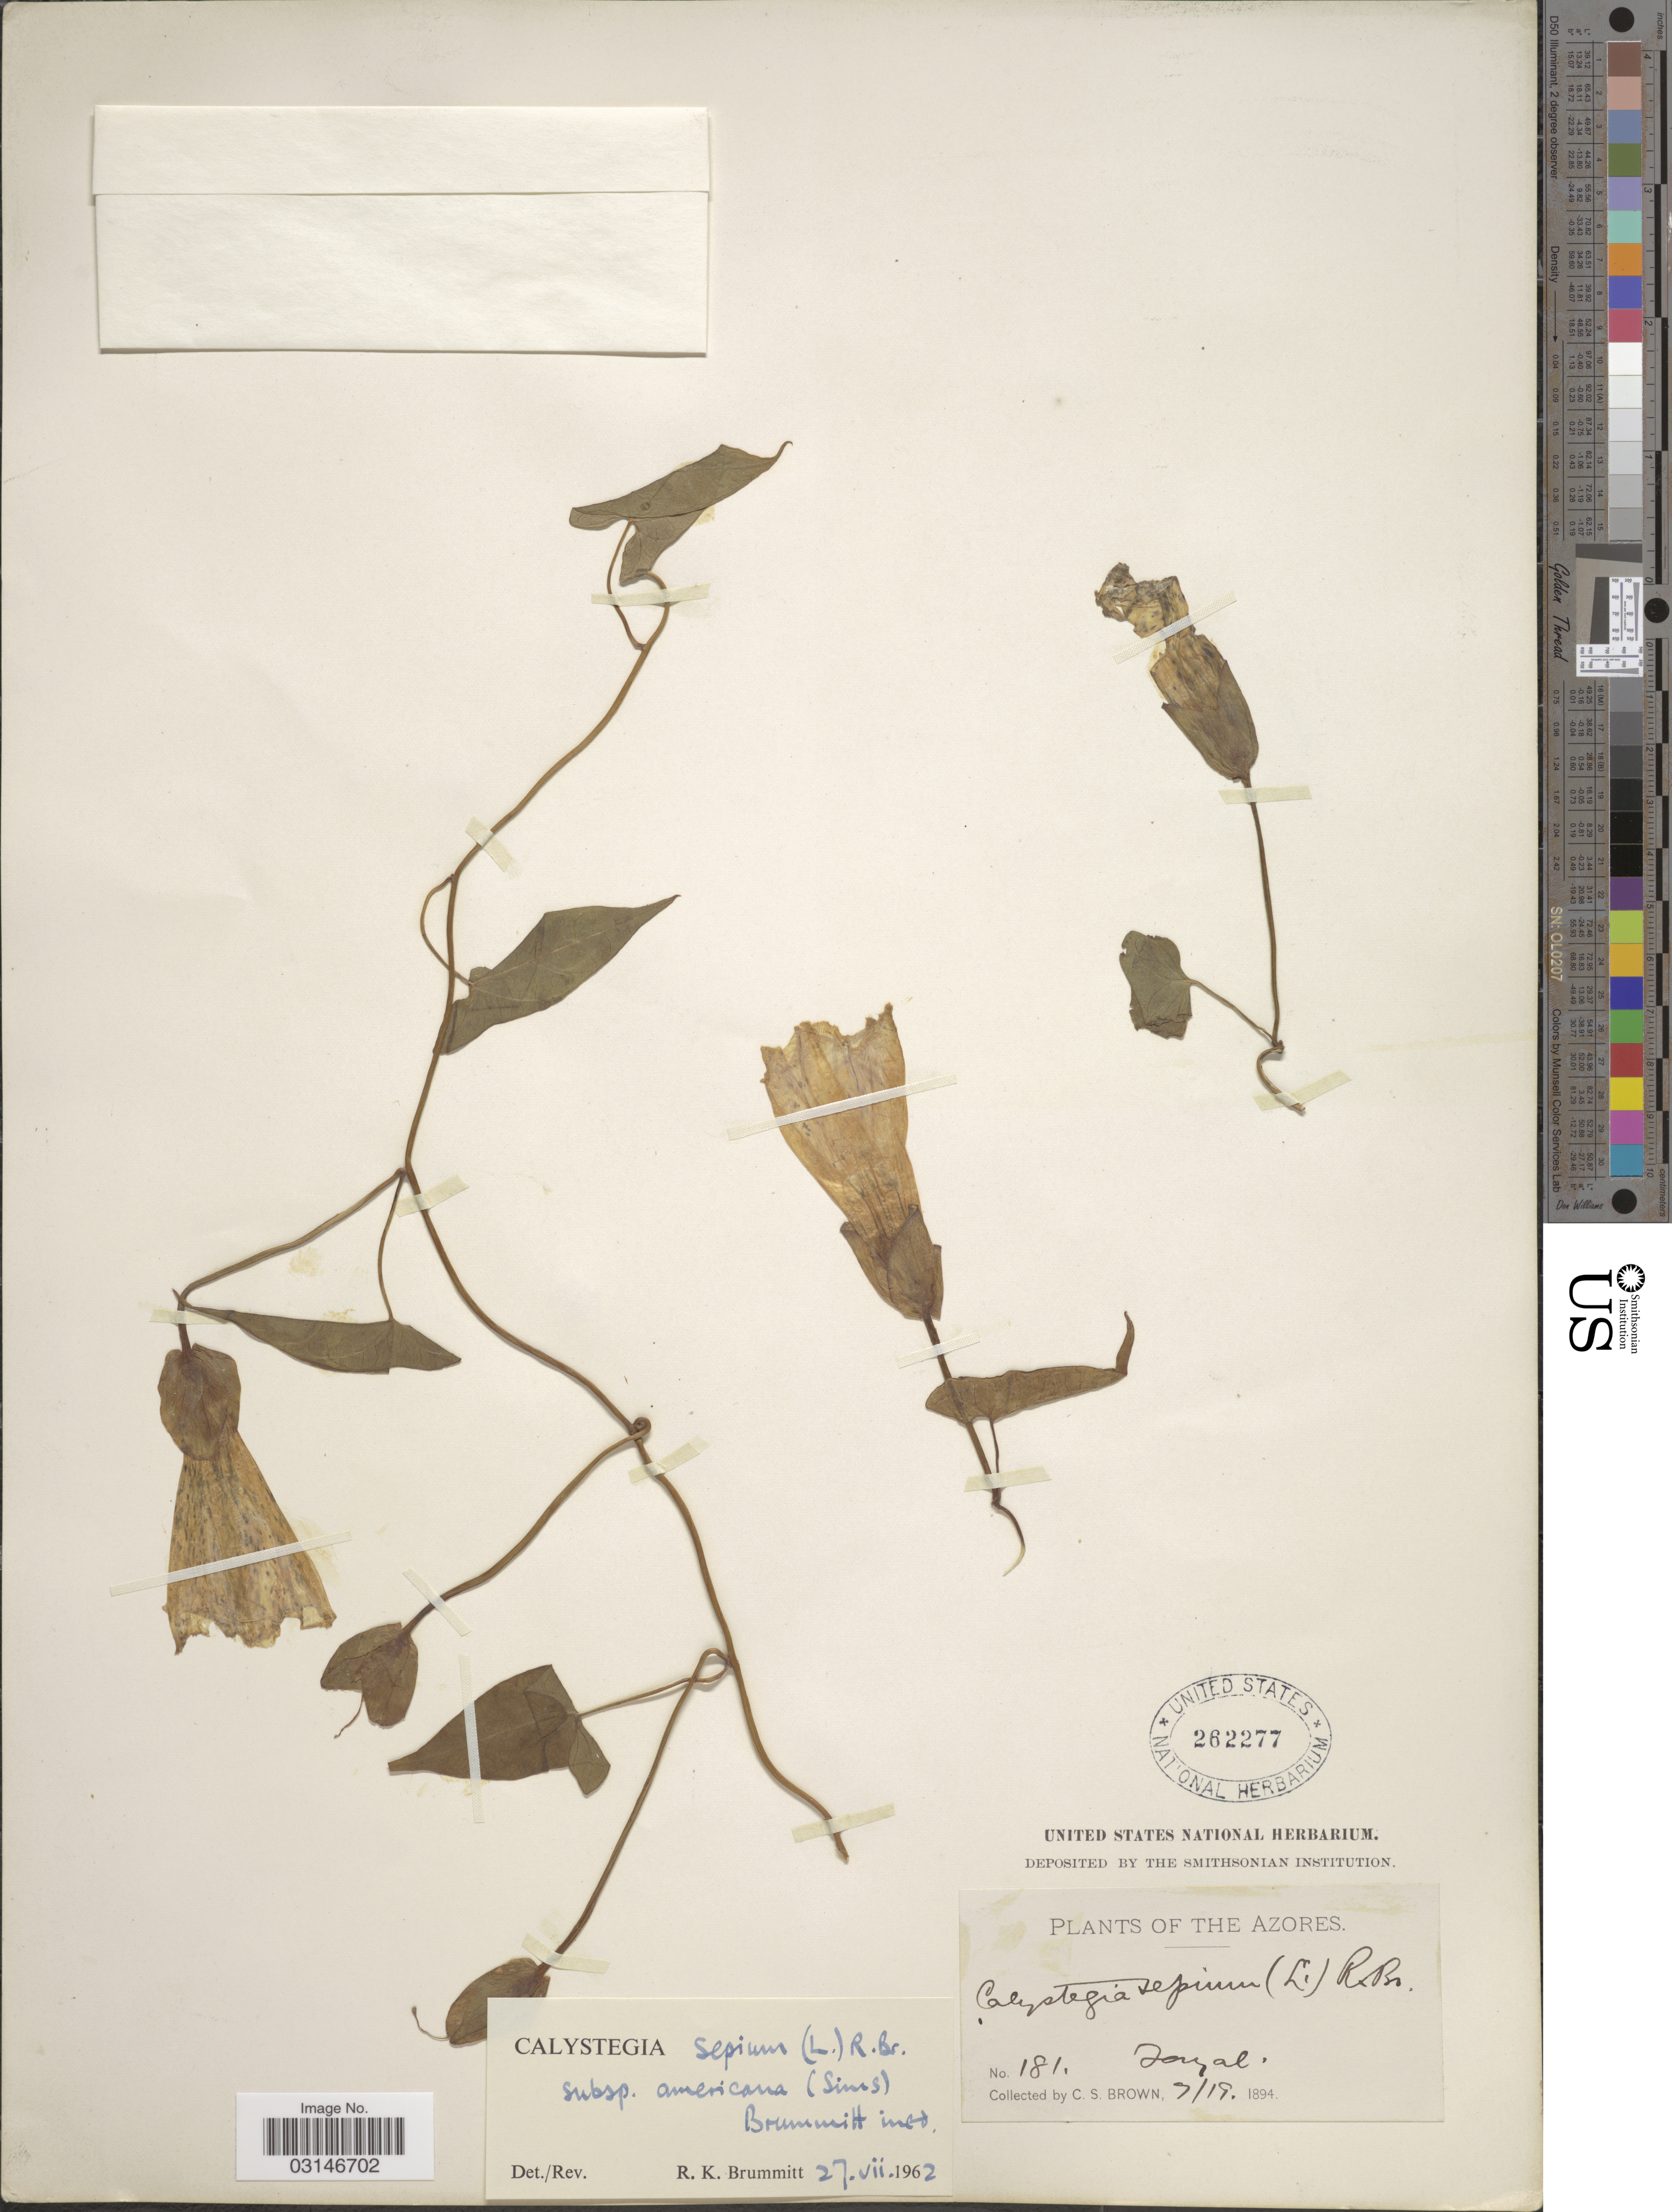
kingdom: Plantae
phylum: Tracheophyta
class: Magnoliopsida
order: Solanales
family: Convolvulaceae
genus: Calystegia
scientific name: Calystegia sepium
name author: (L.) R. Br.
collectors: C. S. Brown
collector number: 181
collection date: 1894-07-19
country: Portugal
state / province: Azores (Aut. Reg.)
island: Faial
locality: The Azores. Fayal.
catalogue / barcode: US 262277